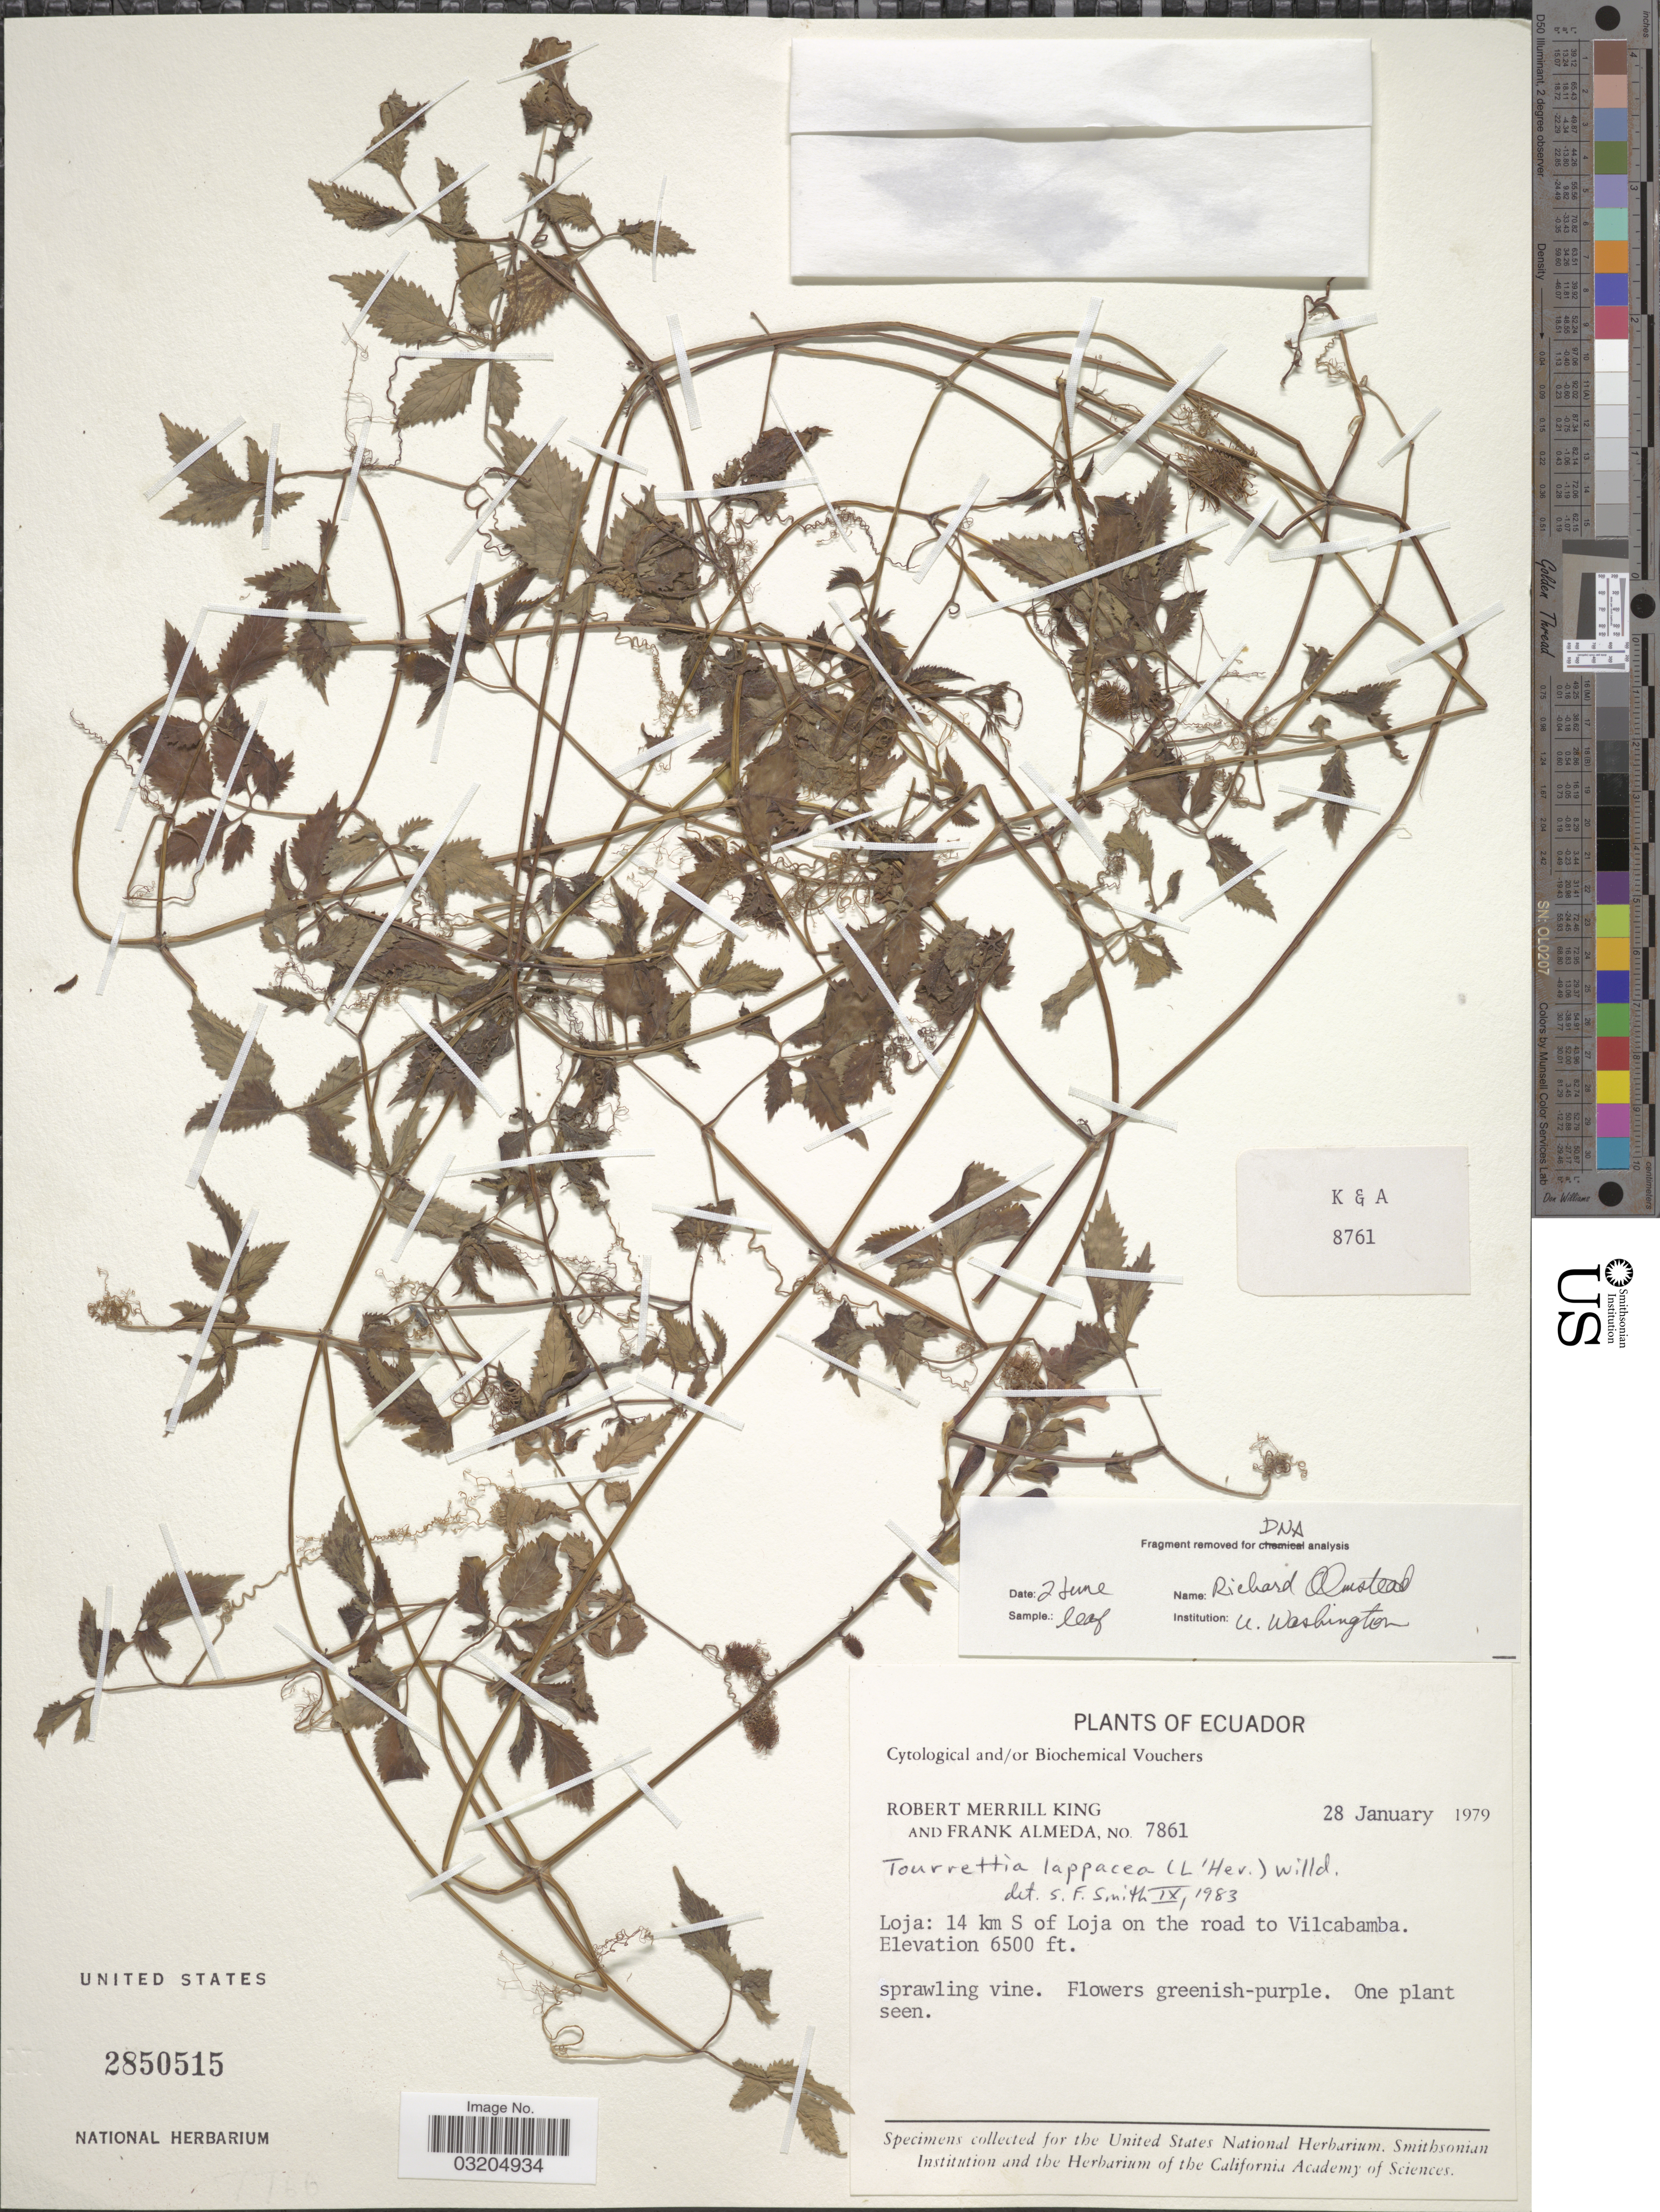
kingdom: Plantae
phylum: Tracheophyta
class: Magnoliopsida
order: Lamiales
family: Bignoniaceae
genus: Tourrettia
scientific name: Tourrettia lappacea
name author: (L'Hér.) Willd.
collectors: R. M. King & F. Almeda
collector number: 7861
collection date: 1979-01-28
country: Ecuador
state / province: Loja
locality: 14 km S of Loja on the road to Vilcabamba.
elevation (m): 1981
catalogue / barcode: US 2850515